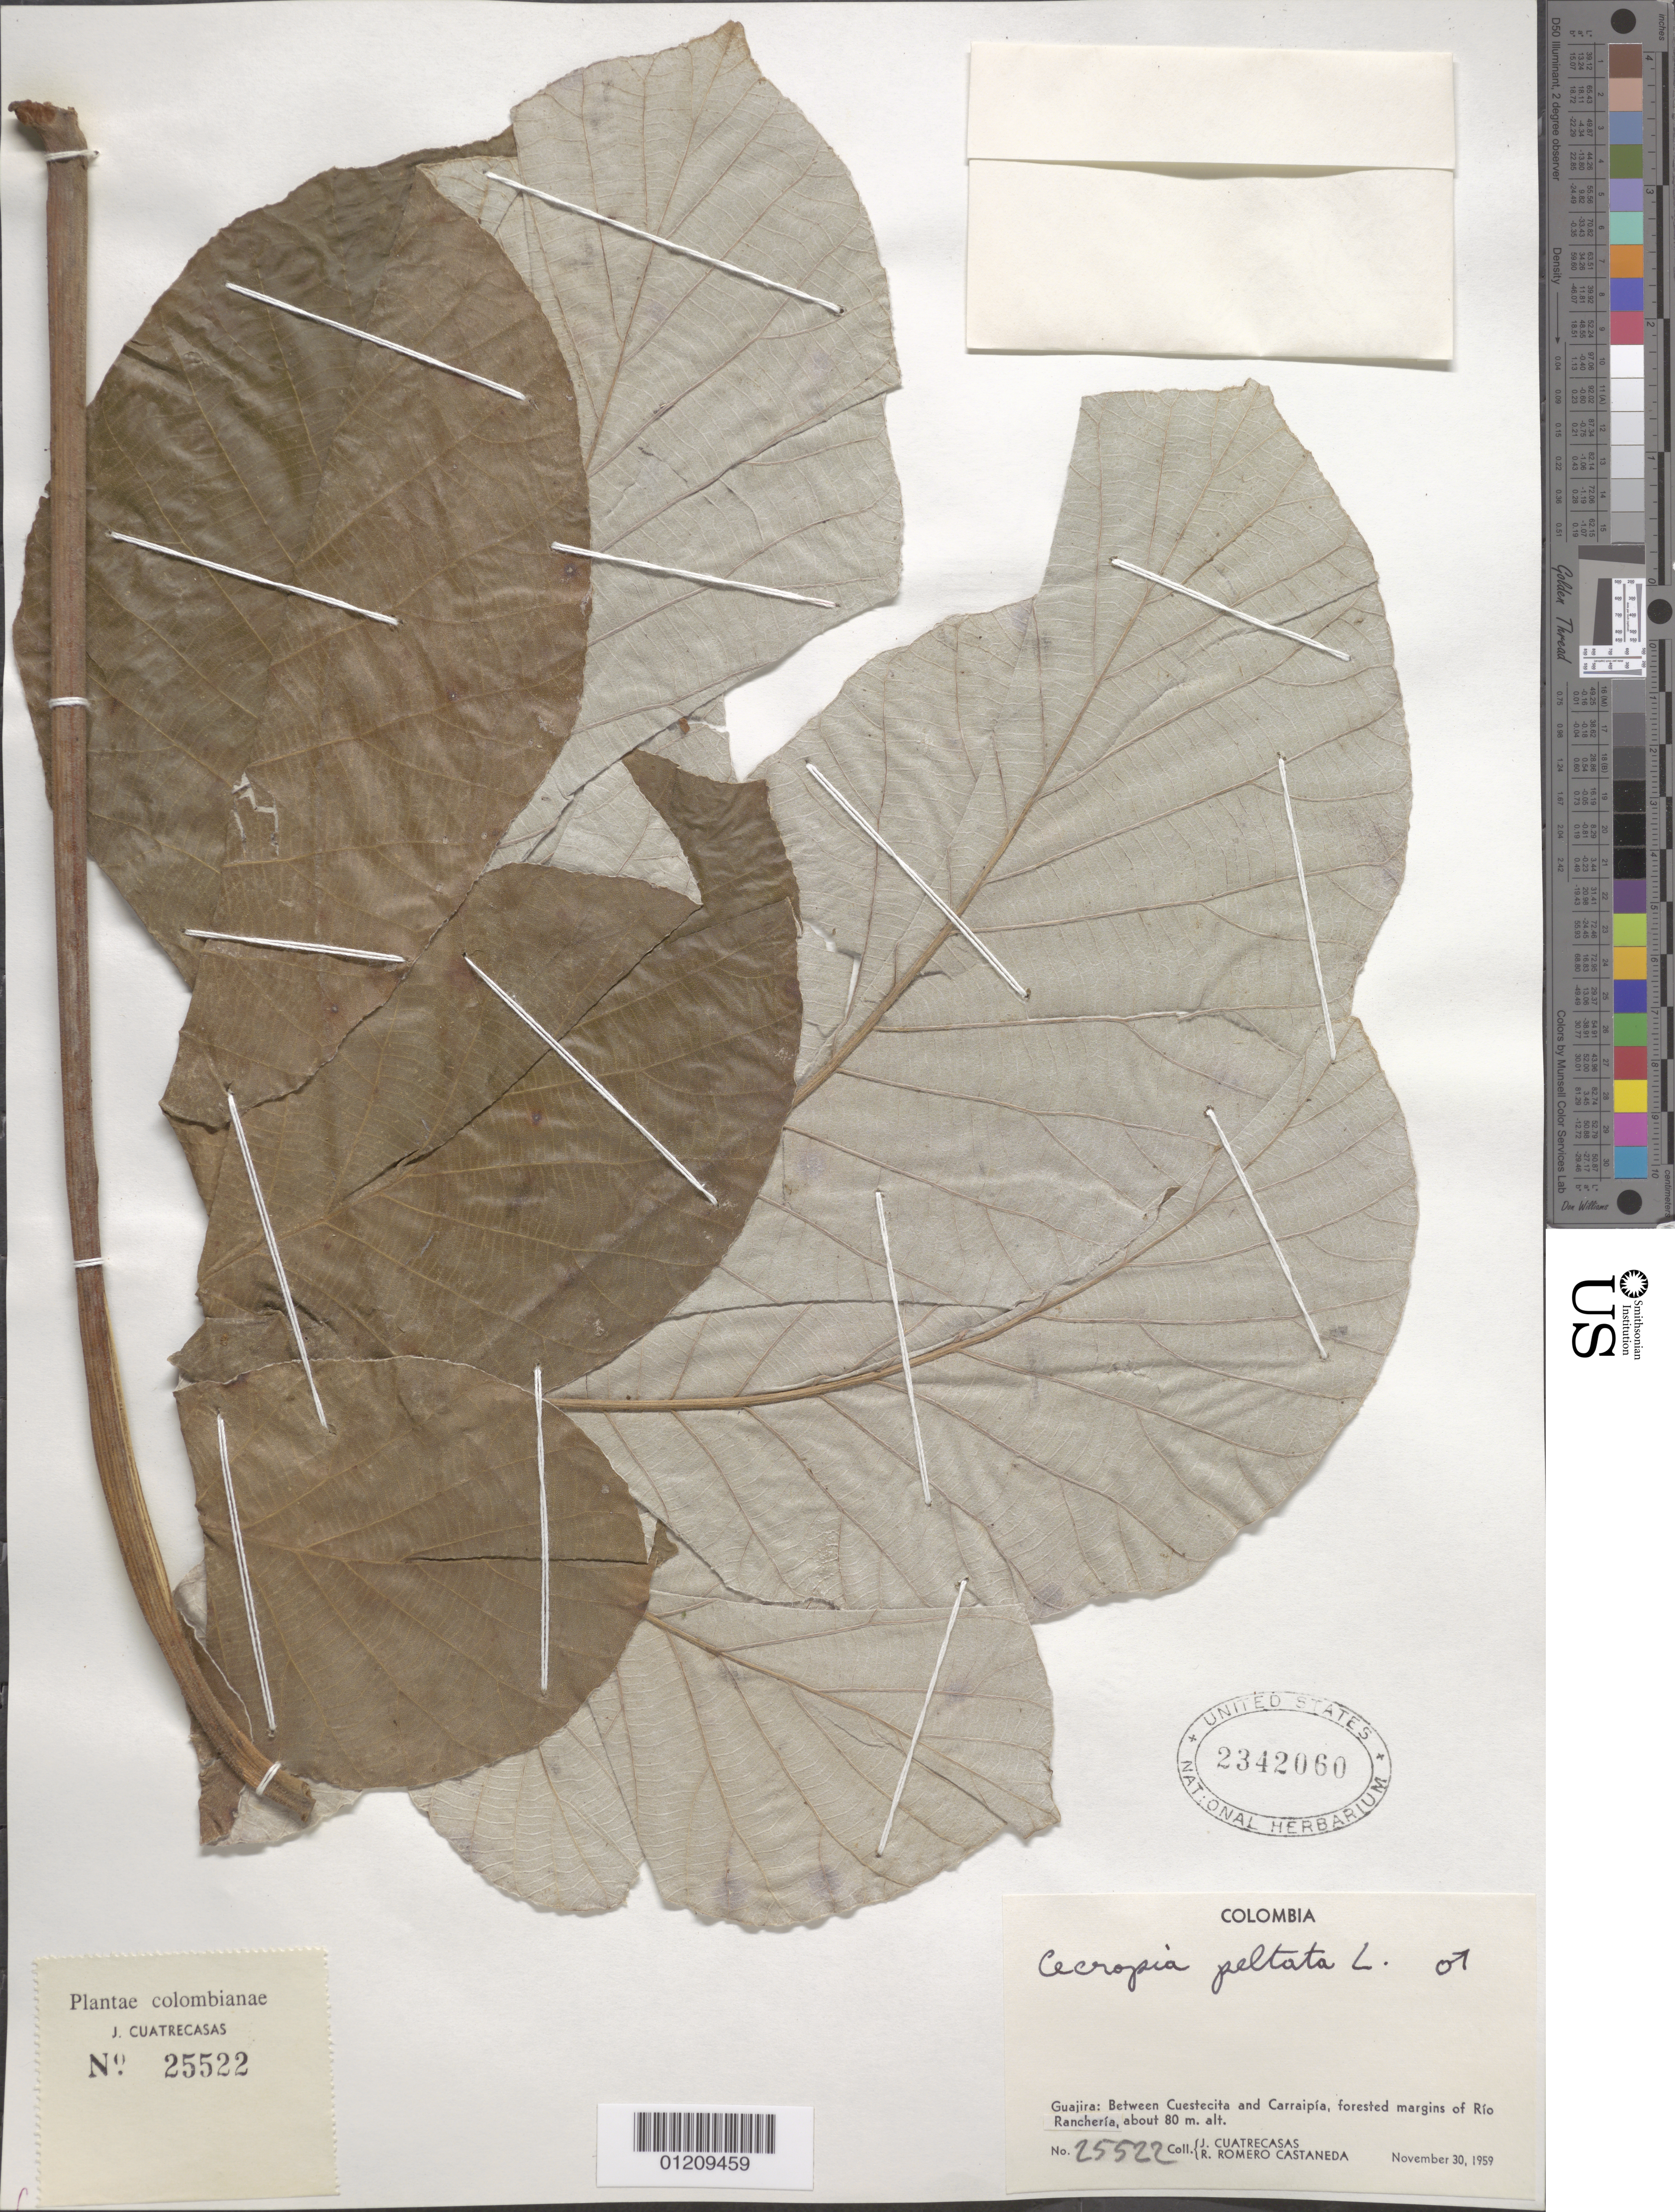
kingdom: Plantae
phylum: Tracheophyta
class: Magnoliopsida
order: Rosales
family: Urticaceae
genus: Cecropia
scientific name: Cecropia peltata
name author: L.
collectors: J. Cuatrecasas & R. Romero Castañeda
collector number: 25522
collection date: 1959-11-30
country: Colombia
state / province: La Guajira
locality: Guajira: Between Cuesticita and Carraipía, forested margins of Rio Rancheria.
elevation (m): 80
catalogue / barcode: US 2342060